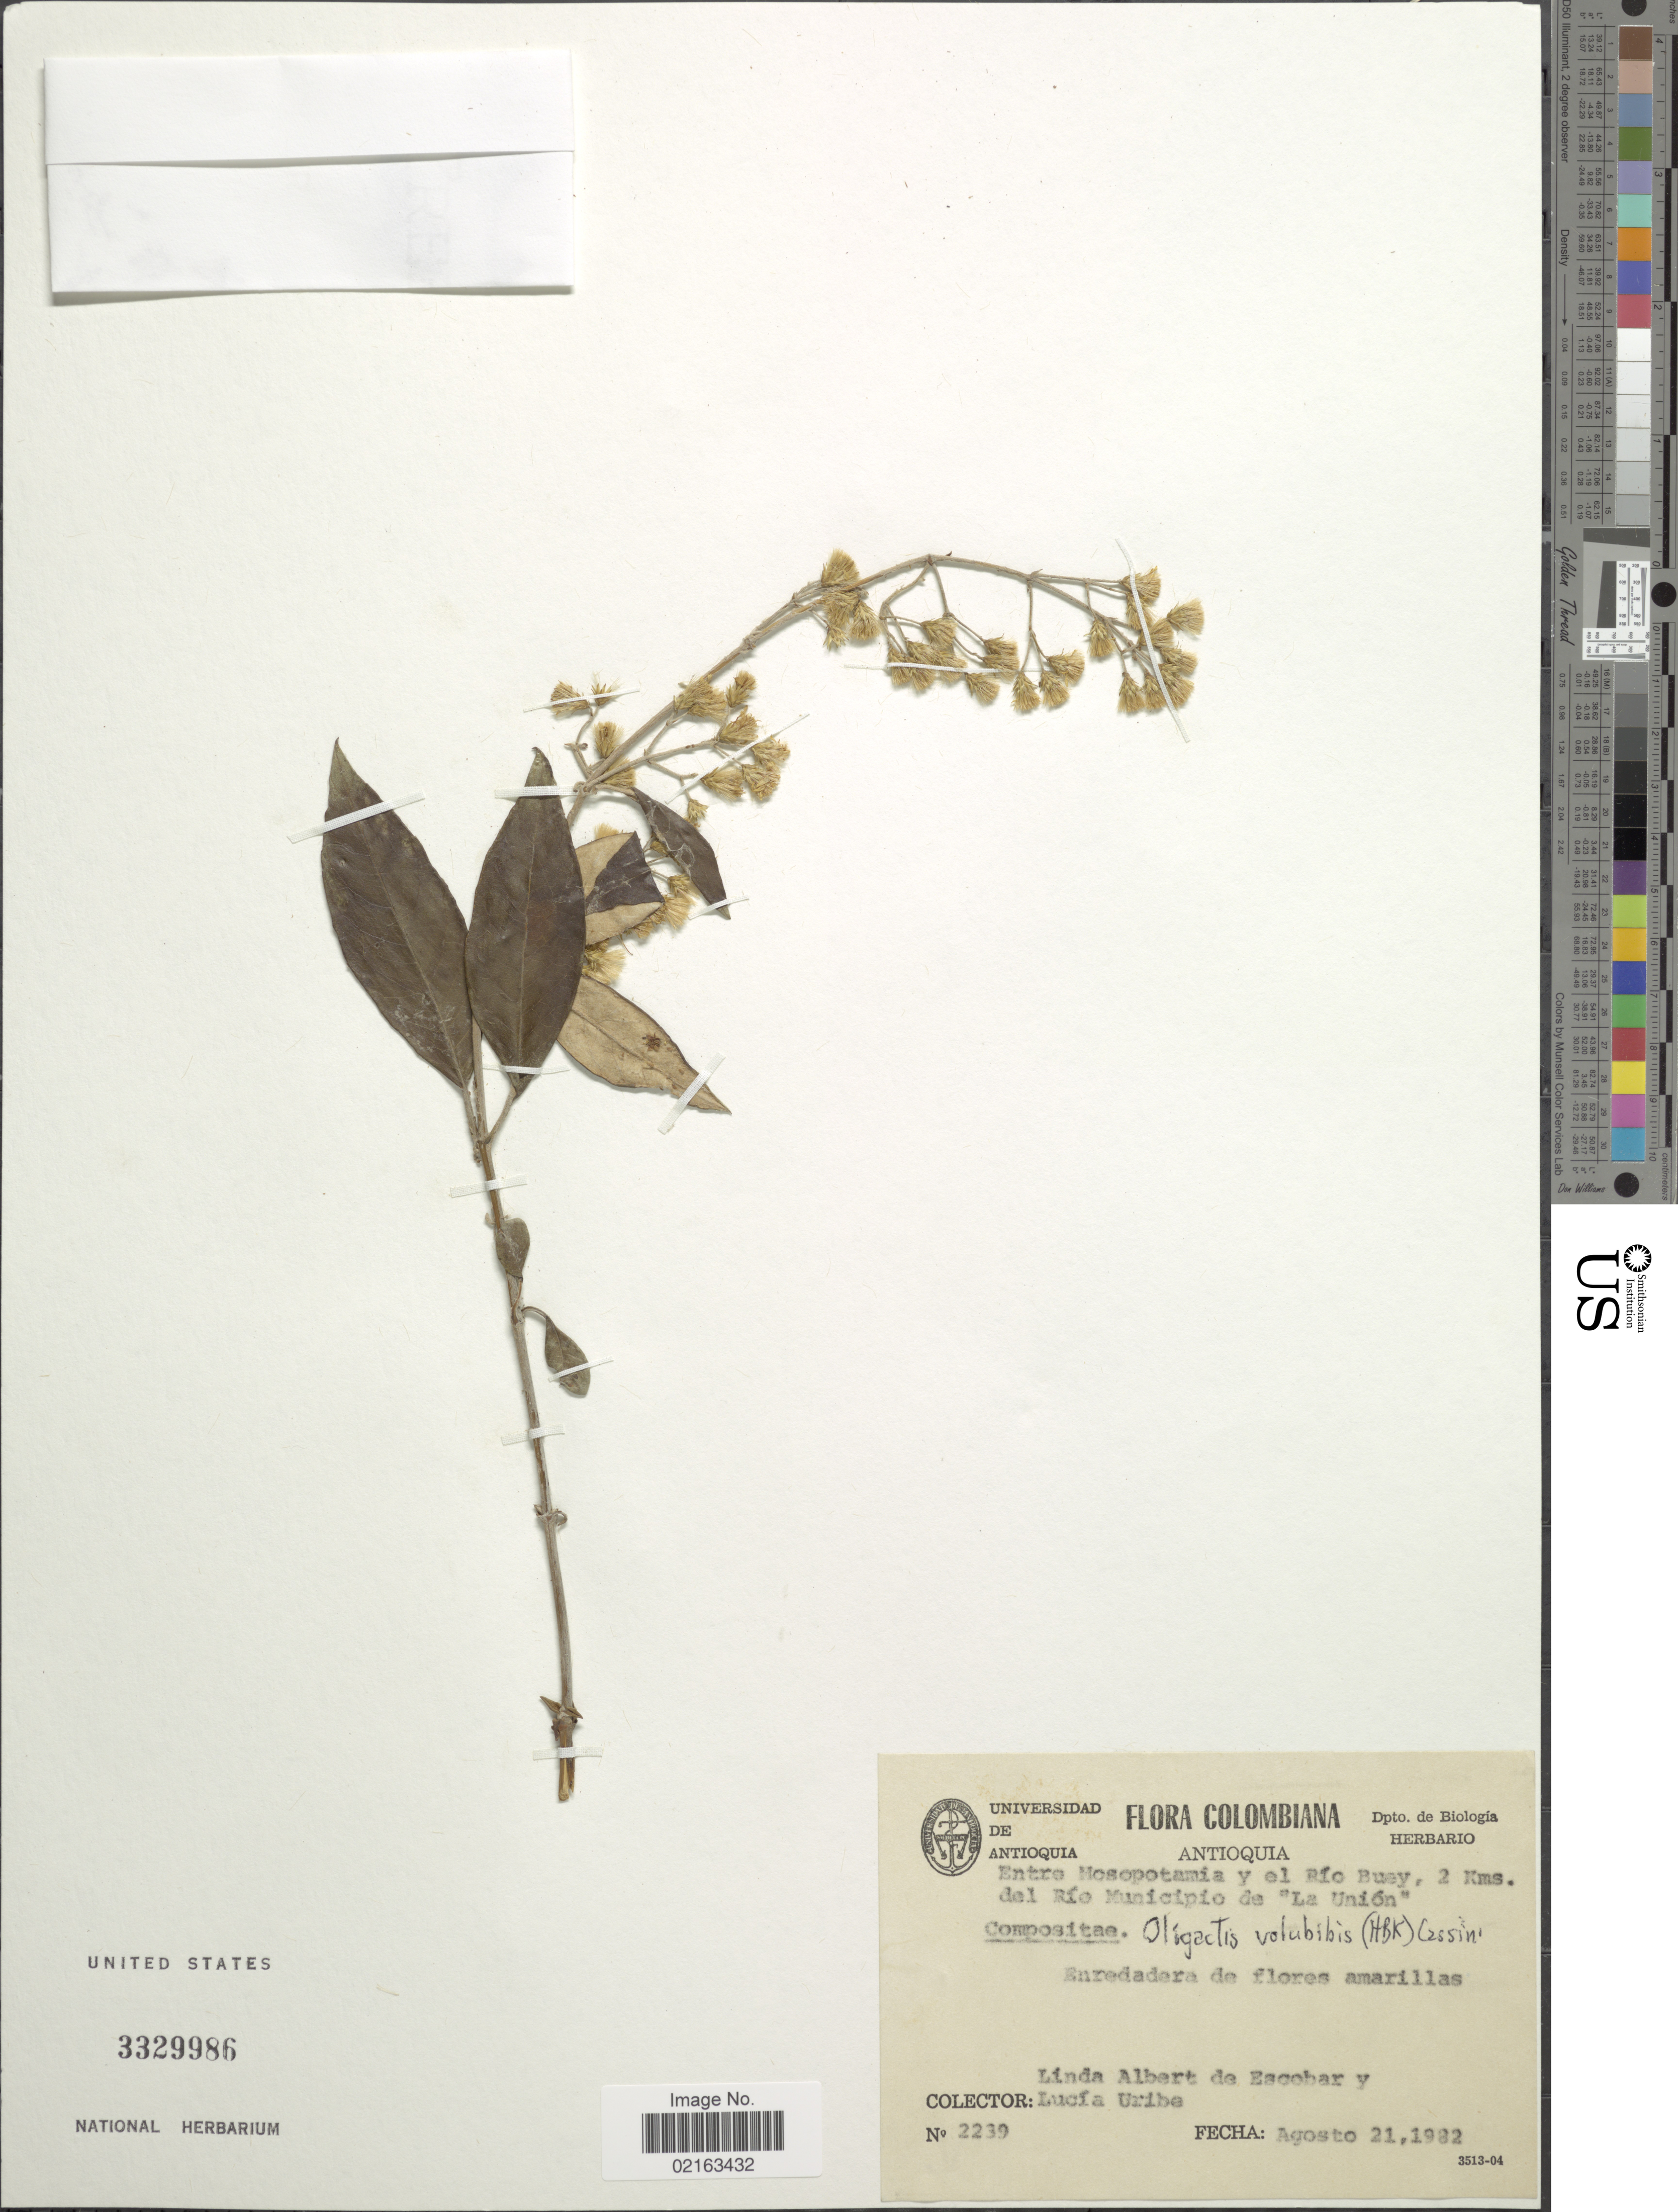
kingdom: Plantae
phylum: Tracheophyta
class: Magnoliopsida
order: Asterales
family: Asteraceae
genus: Oligactis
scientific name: Oligactis volubilis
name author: (Kunth) Cass.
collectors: L. Escobar & L. Uribe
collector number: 2239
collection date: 1982-08-21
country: Colombia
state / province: Antioquia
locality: Entre Mosopotamia y el Río Buey, 2 Kms. del Río Municipio de "La Unión"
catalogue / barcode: US 3329986